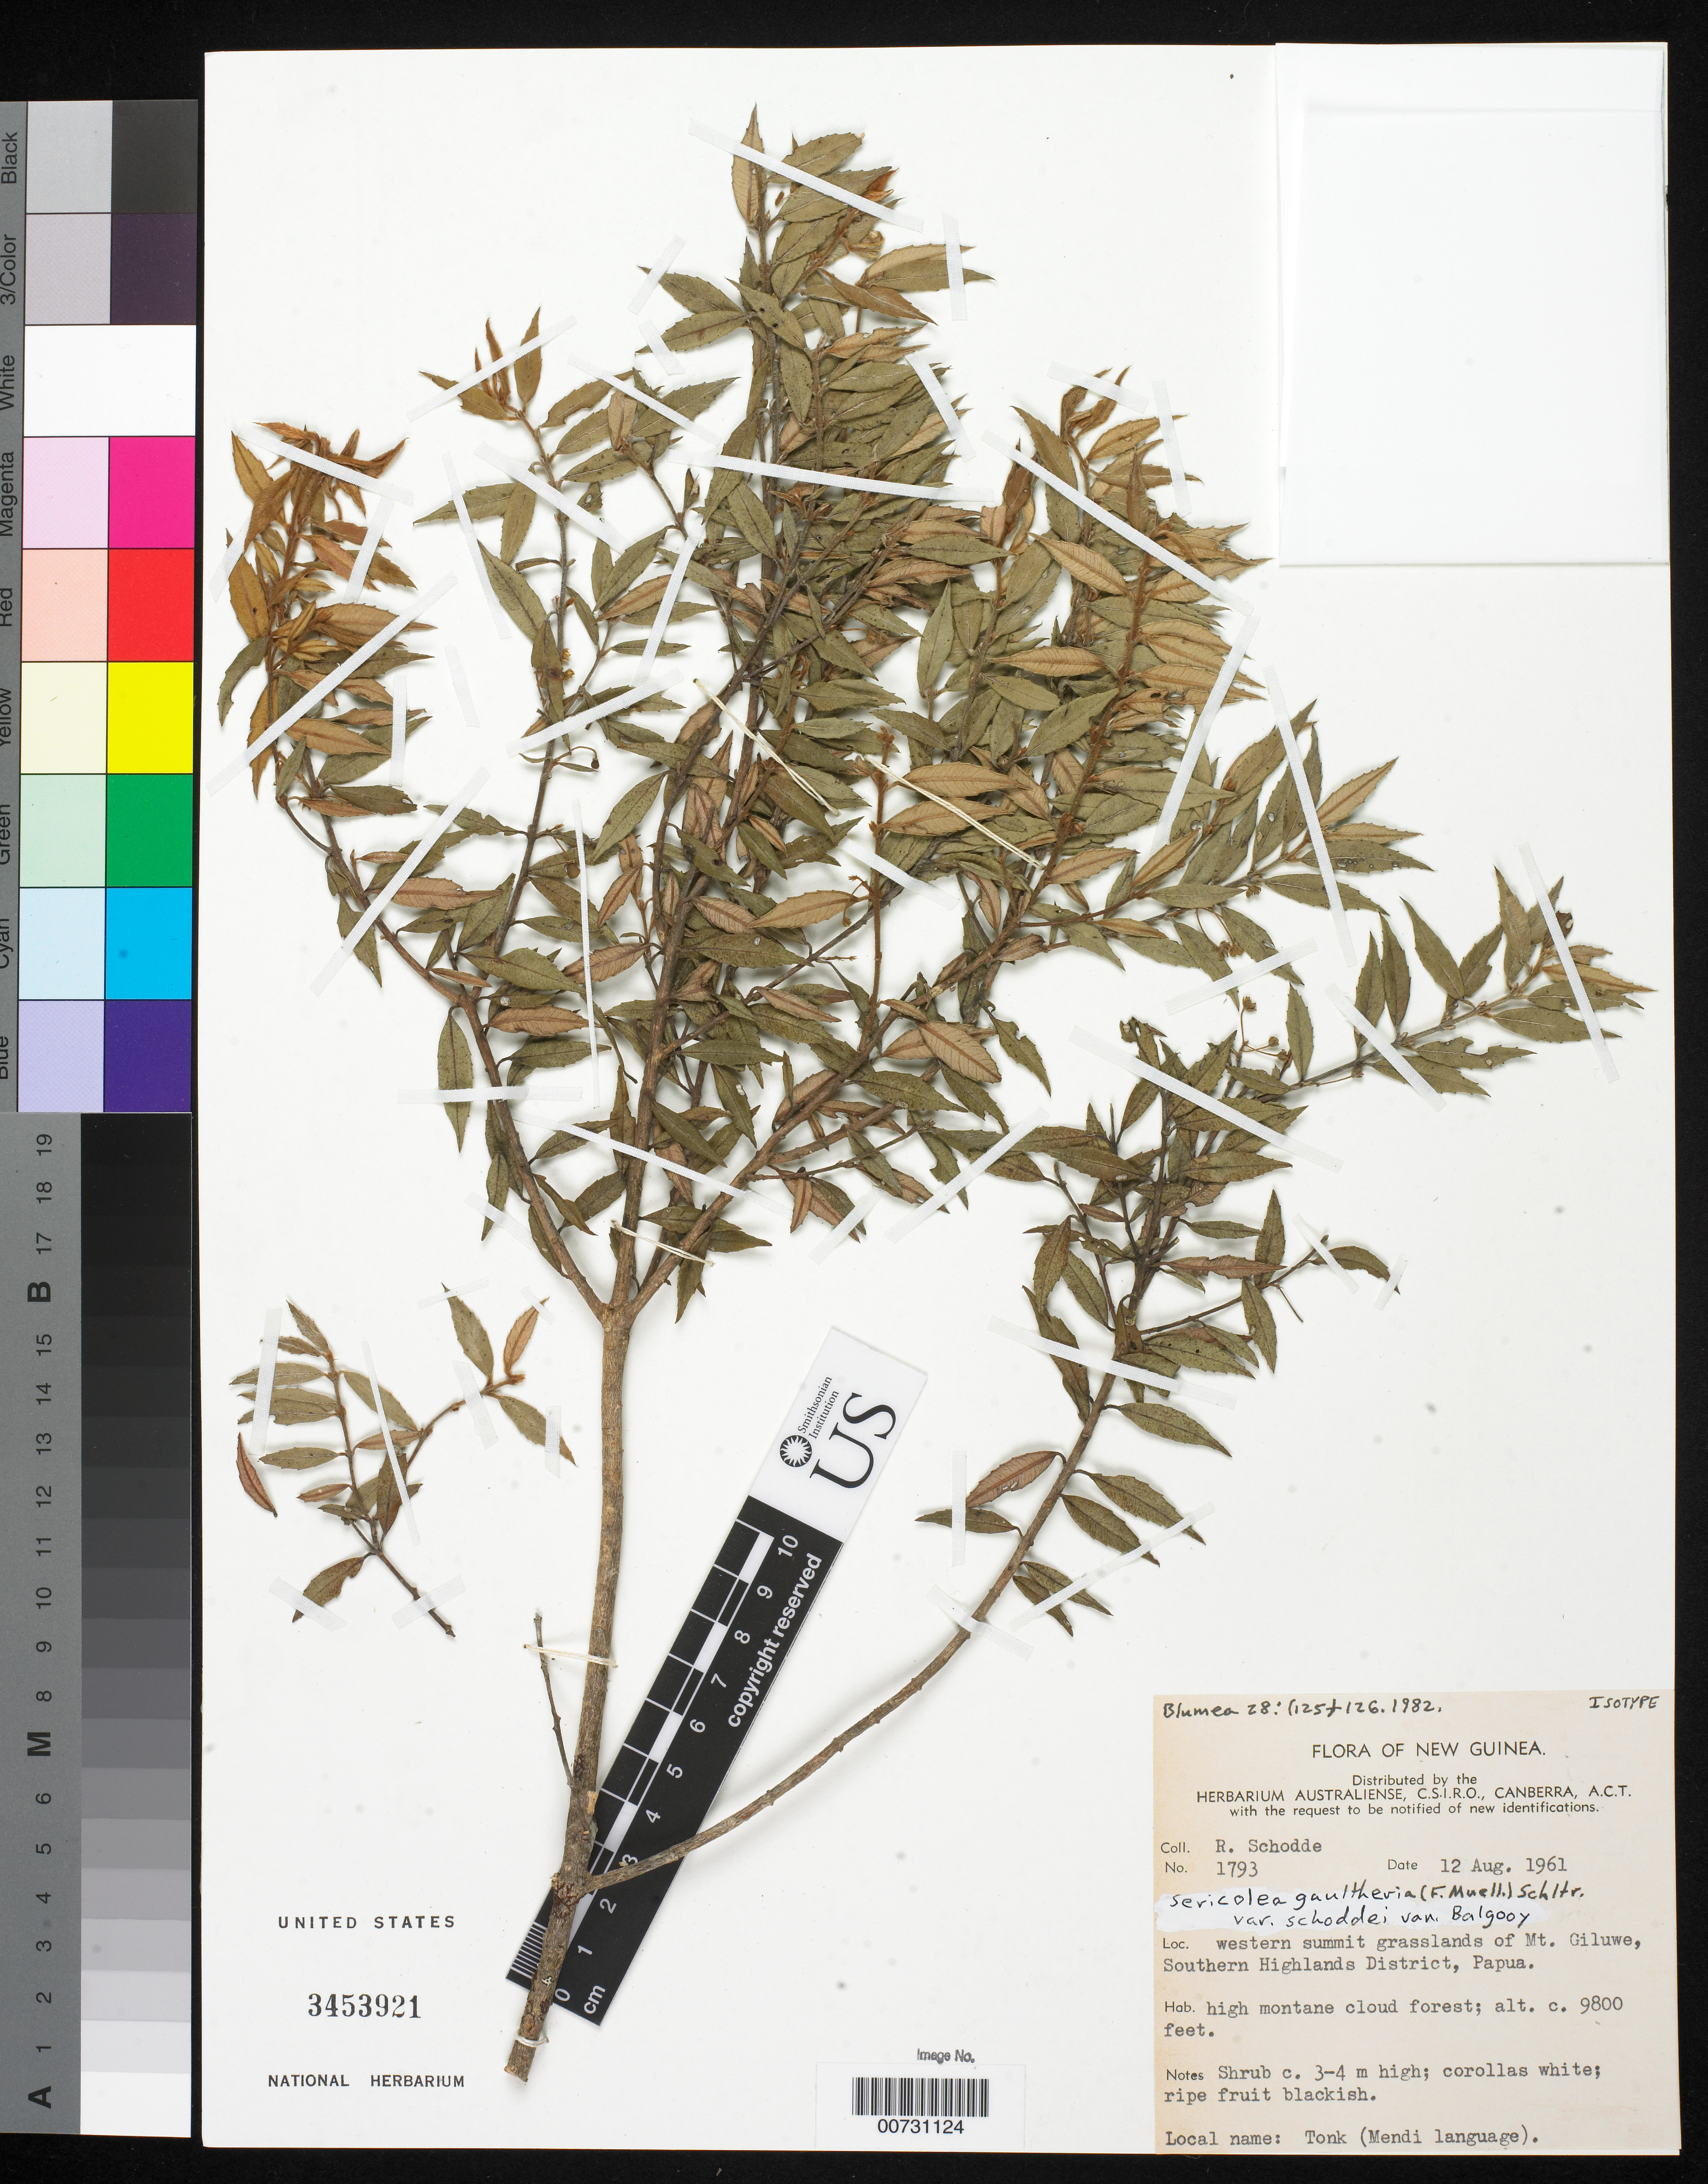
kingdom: Plantae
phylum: Tracheophyta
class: Magnoliopsida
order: Oxalidales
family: Elaeocarpaceae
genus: Sericolea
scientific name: Sericolea gaultheria var. schoddei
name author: Balgooy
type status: Isotype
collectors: R. Schodde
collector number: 1793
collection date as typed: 12 Aug 1961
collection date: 1961-08-12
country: Papua New Guinea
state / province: Southern Highlands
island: New Guinea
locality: Western summit grasslands of Mt. Giluwe, Southern Highlands District, Papua.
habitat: High montane cloud forest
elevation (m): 2987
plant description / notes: Common name: Tonk (Mendi language)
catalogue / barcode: US 3453921